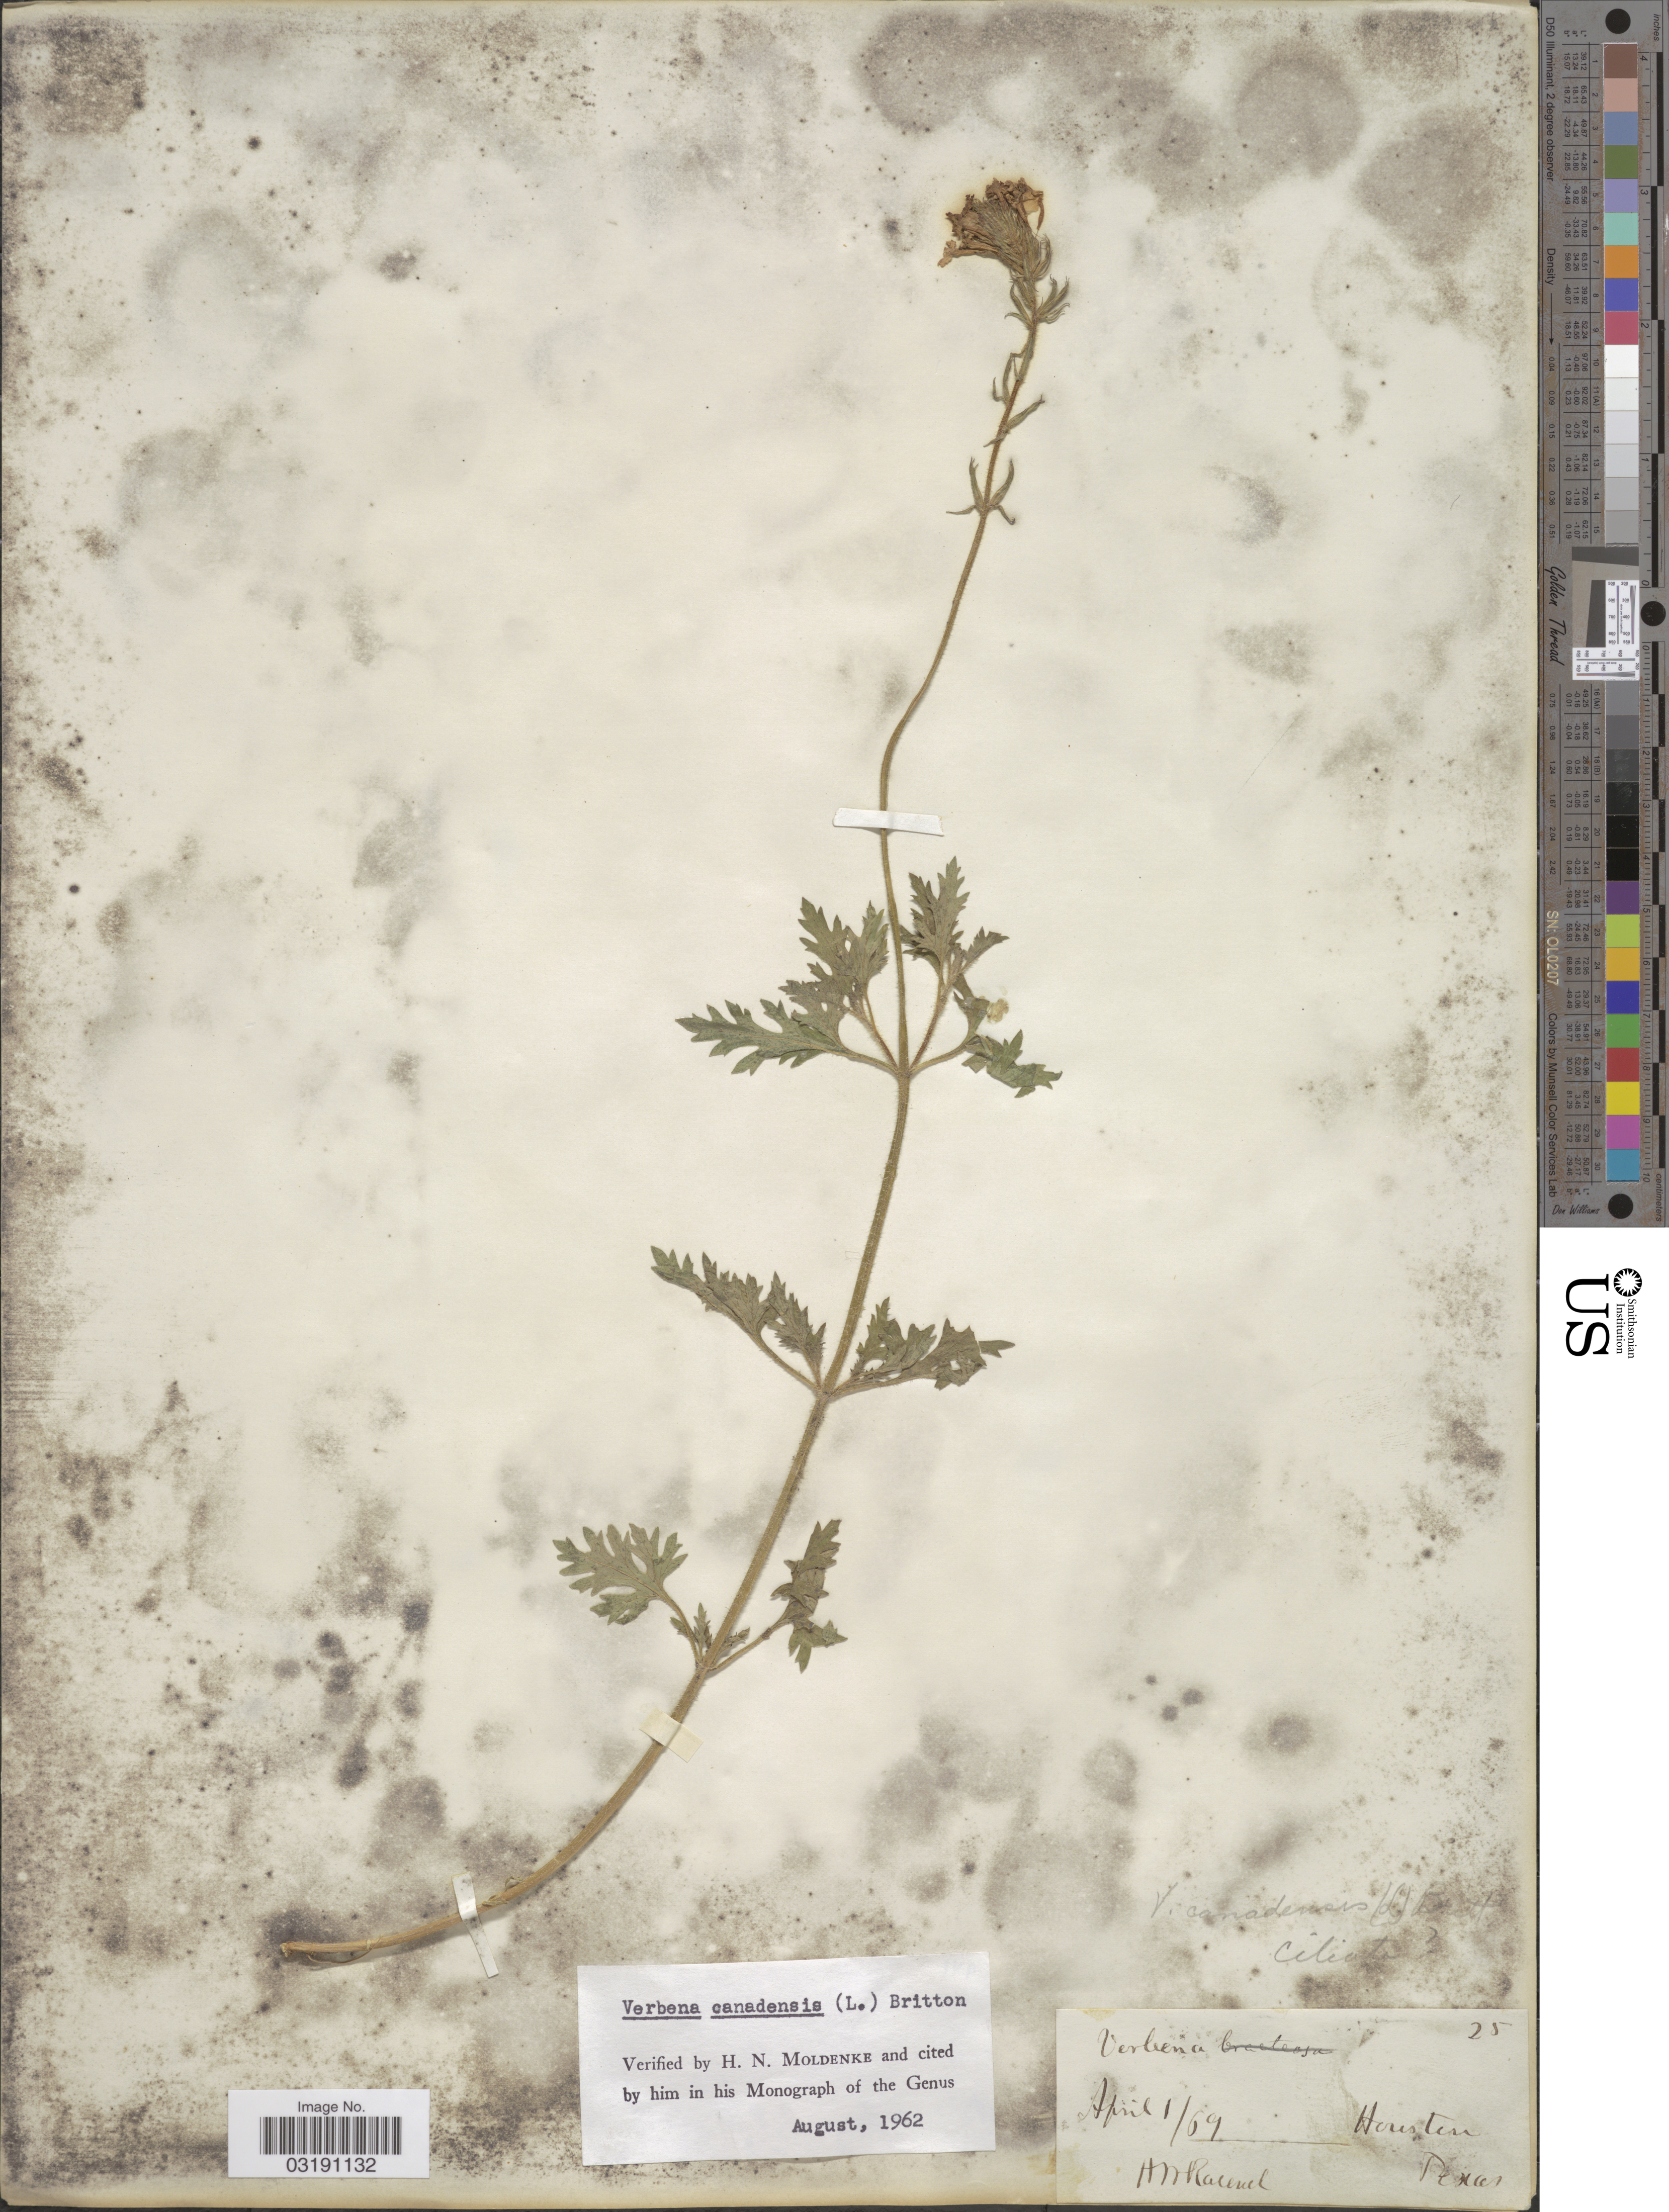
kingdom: Plantae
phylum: Tracheophyta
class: Magnoliopsida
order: Lamiales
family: Verbenaceae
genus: Verbena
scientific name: Verbena canadensis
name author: (L.) Britton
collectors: H. Ravenel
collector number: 25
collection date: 1869-04-01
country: United States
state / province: Texas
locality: Houston.